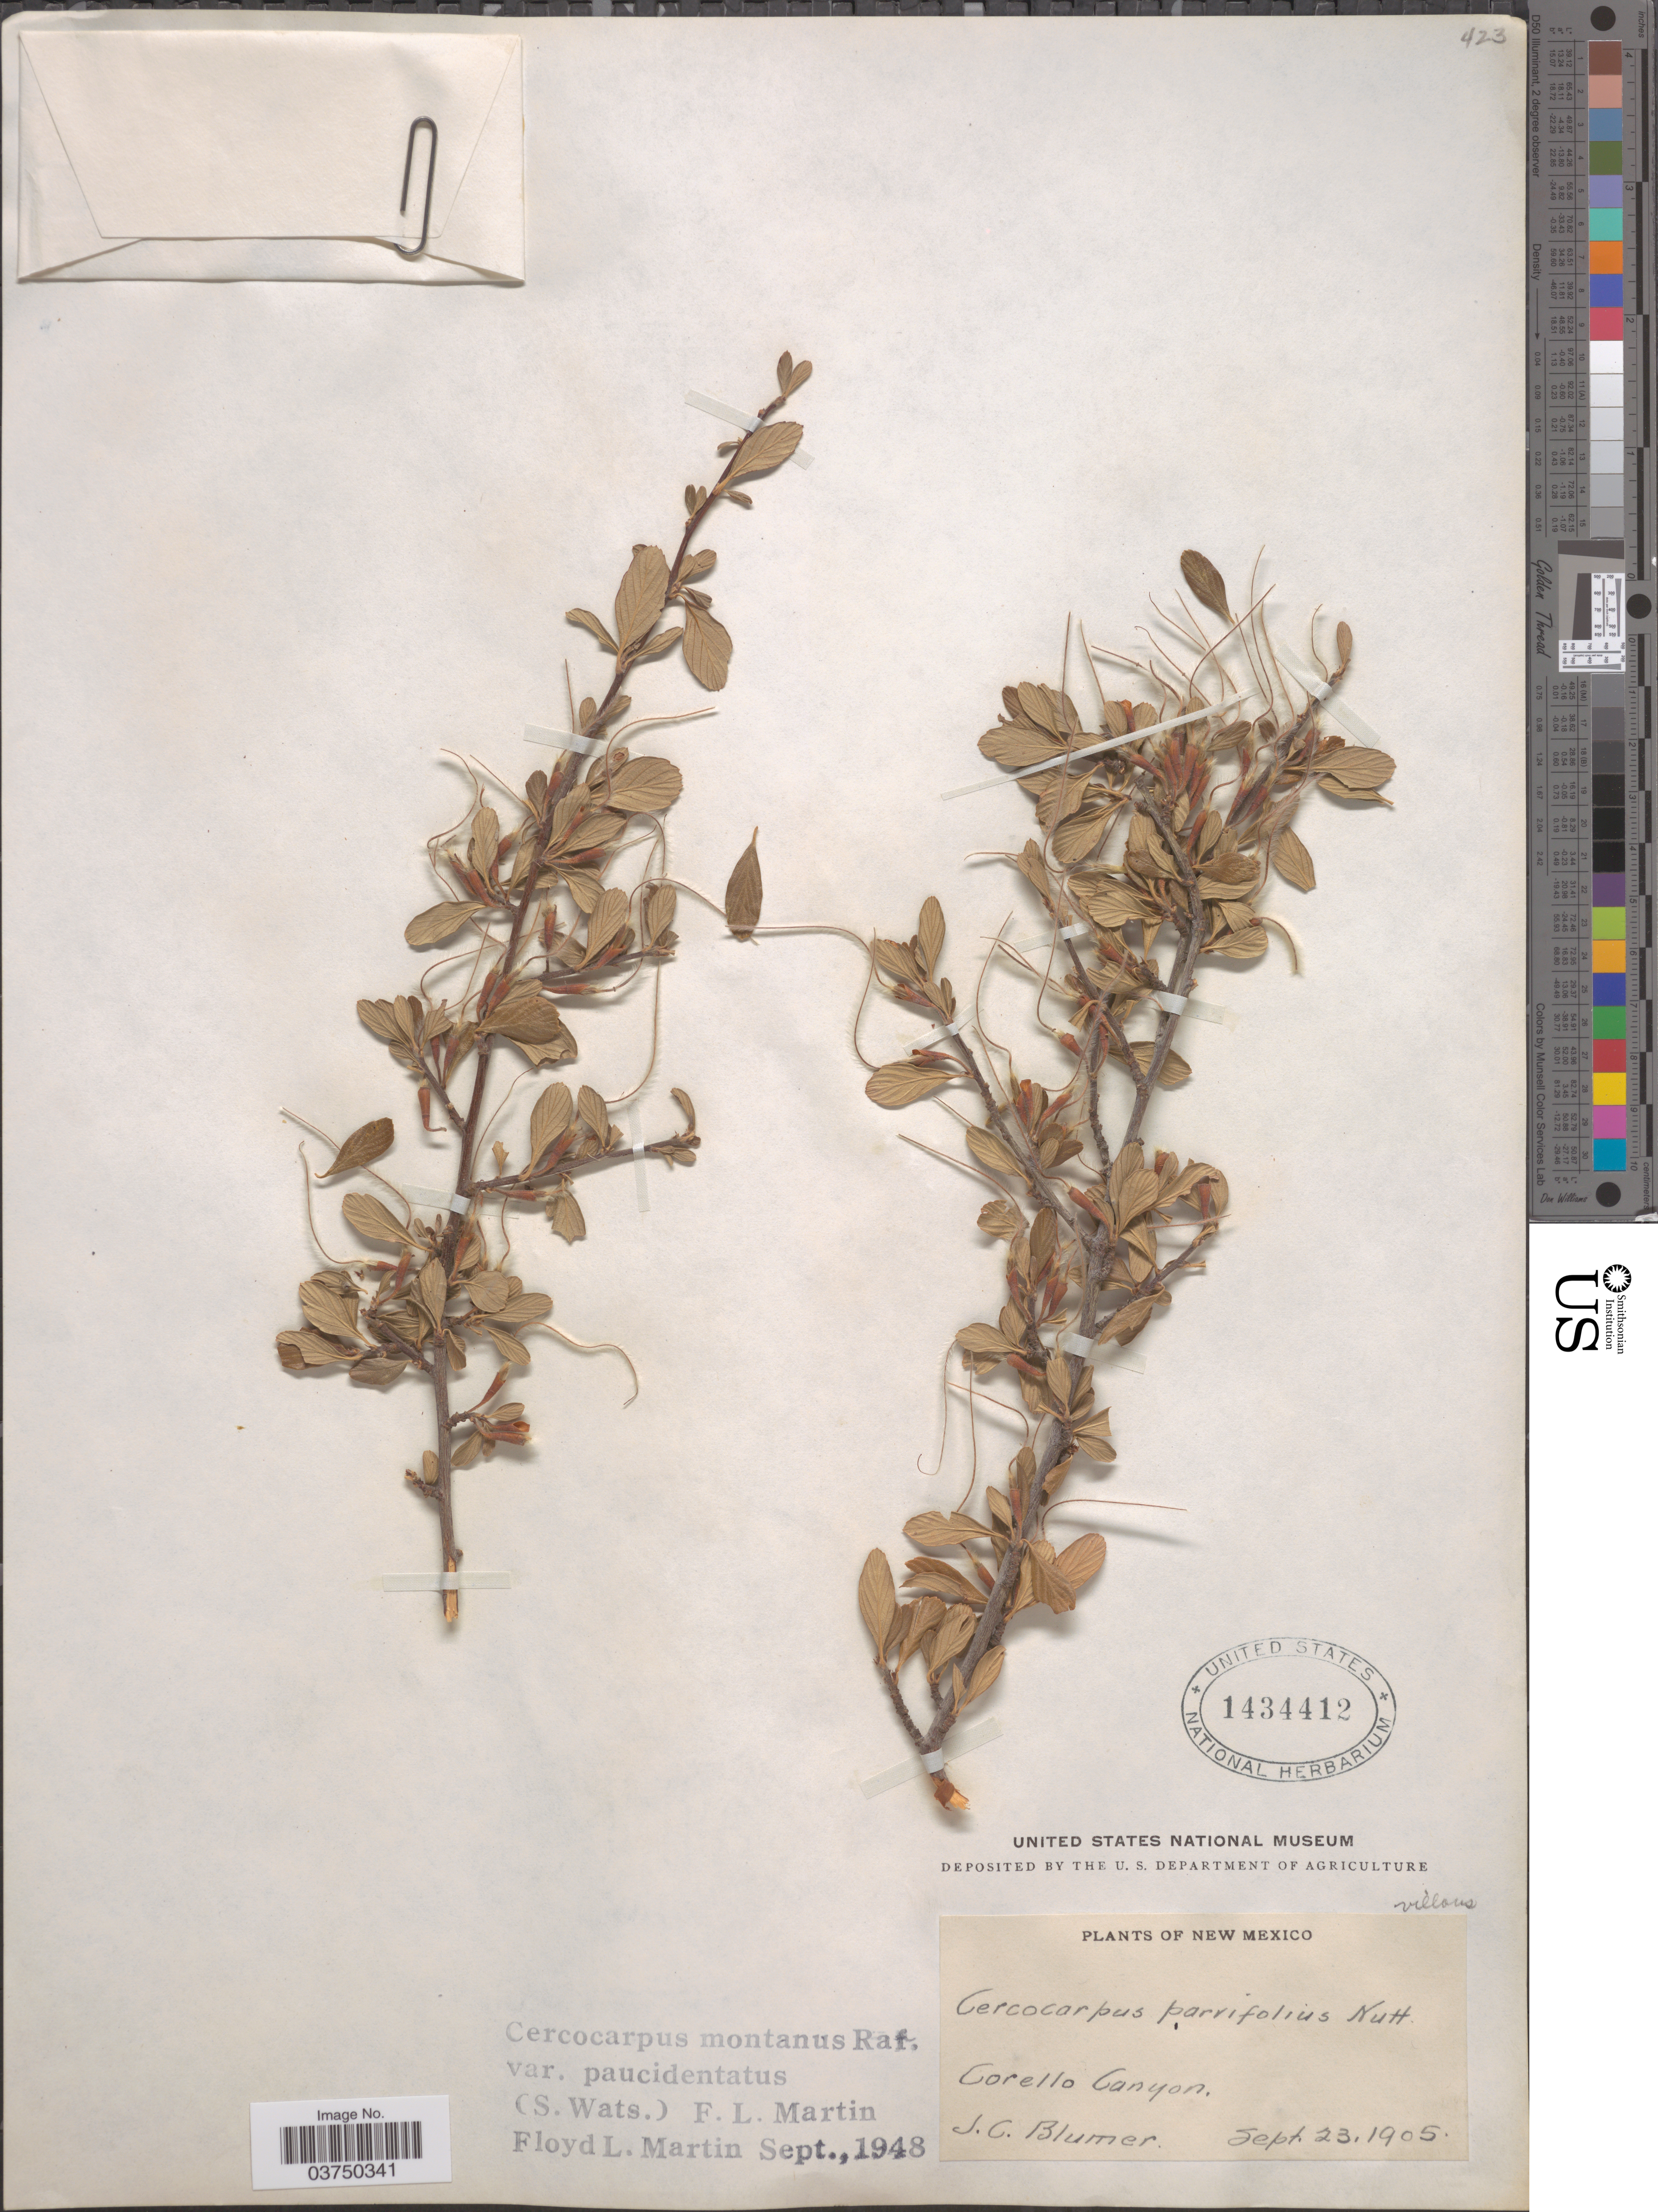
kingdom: Plantae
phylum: Tracheophyta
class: Magnoliopsida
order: Rosales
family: Rosaceae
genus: Cercocarpus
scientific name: Cercocarpus montanus var. paucidentatus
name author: (S. Watson) F.L. Martin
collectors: J. C. Blumer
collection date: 1905-09-23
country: United States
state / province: New Mexico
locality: Corello Canyon.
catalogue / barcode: US 1434412